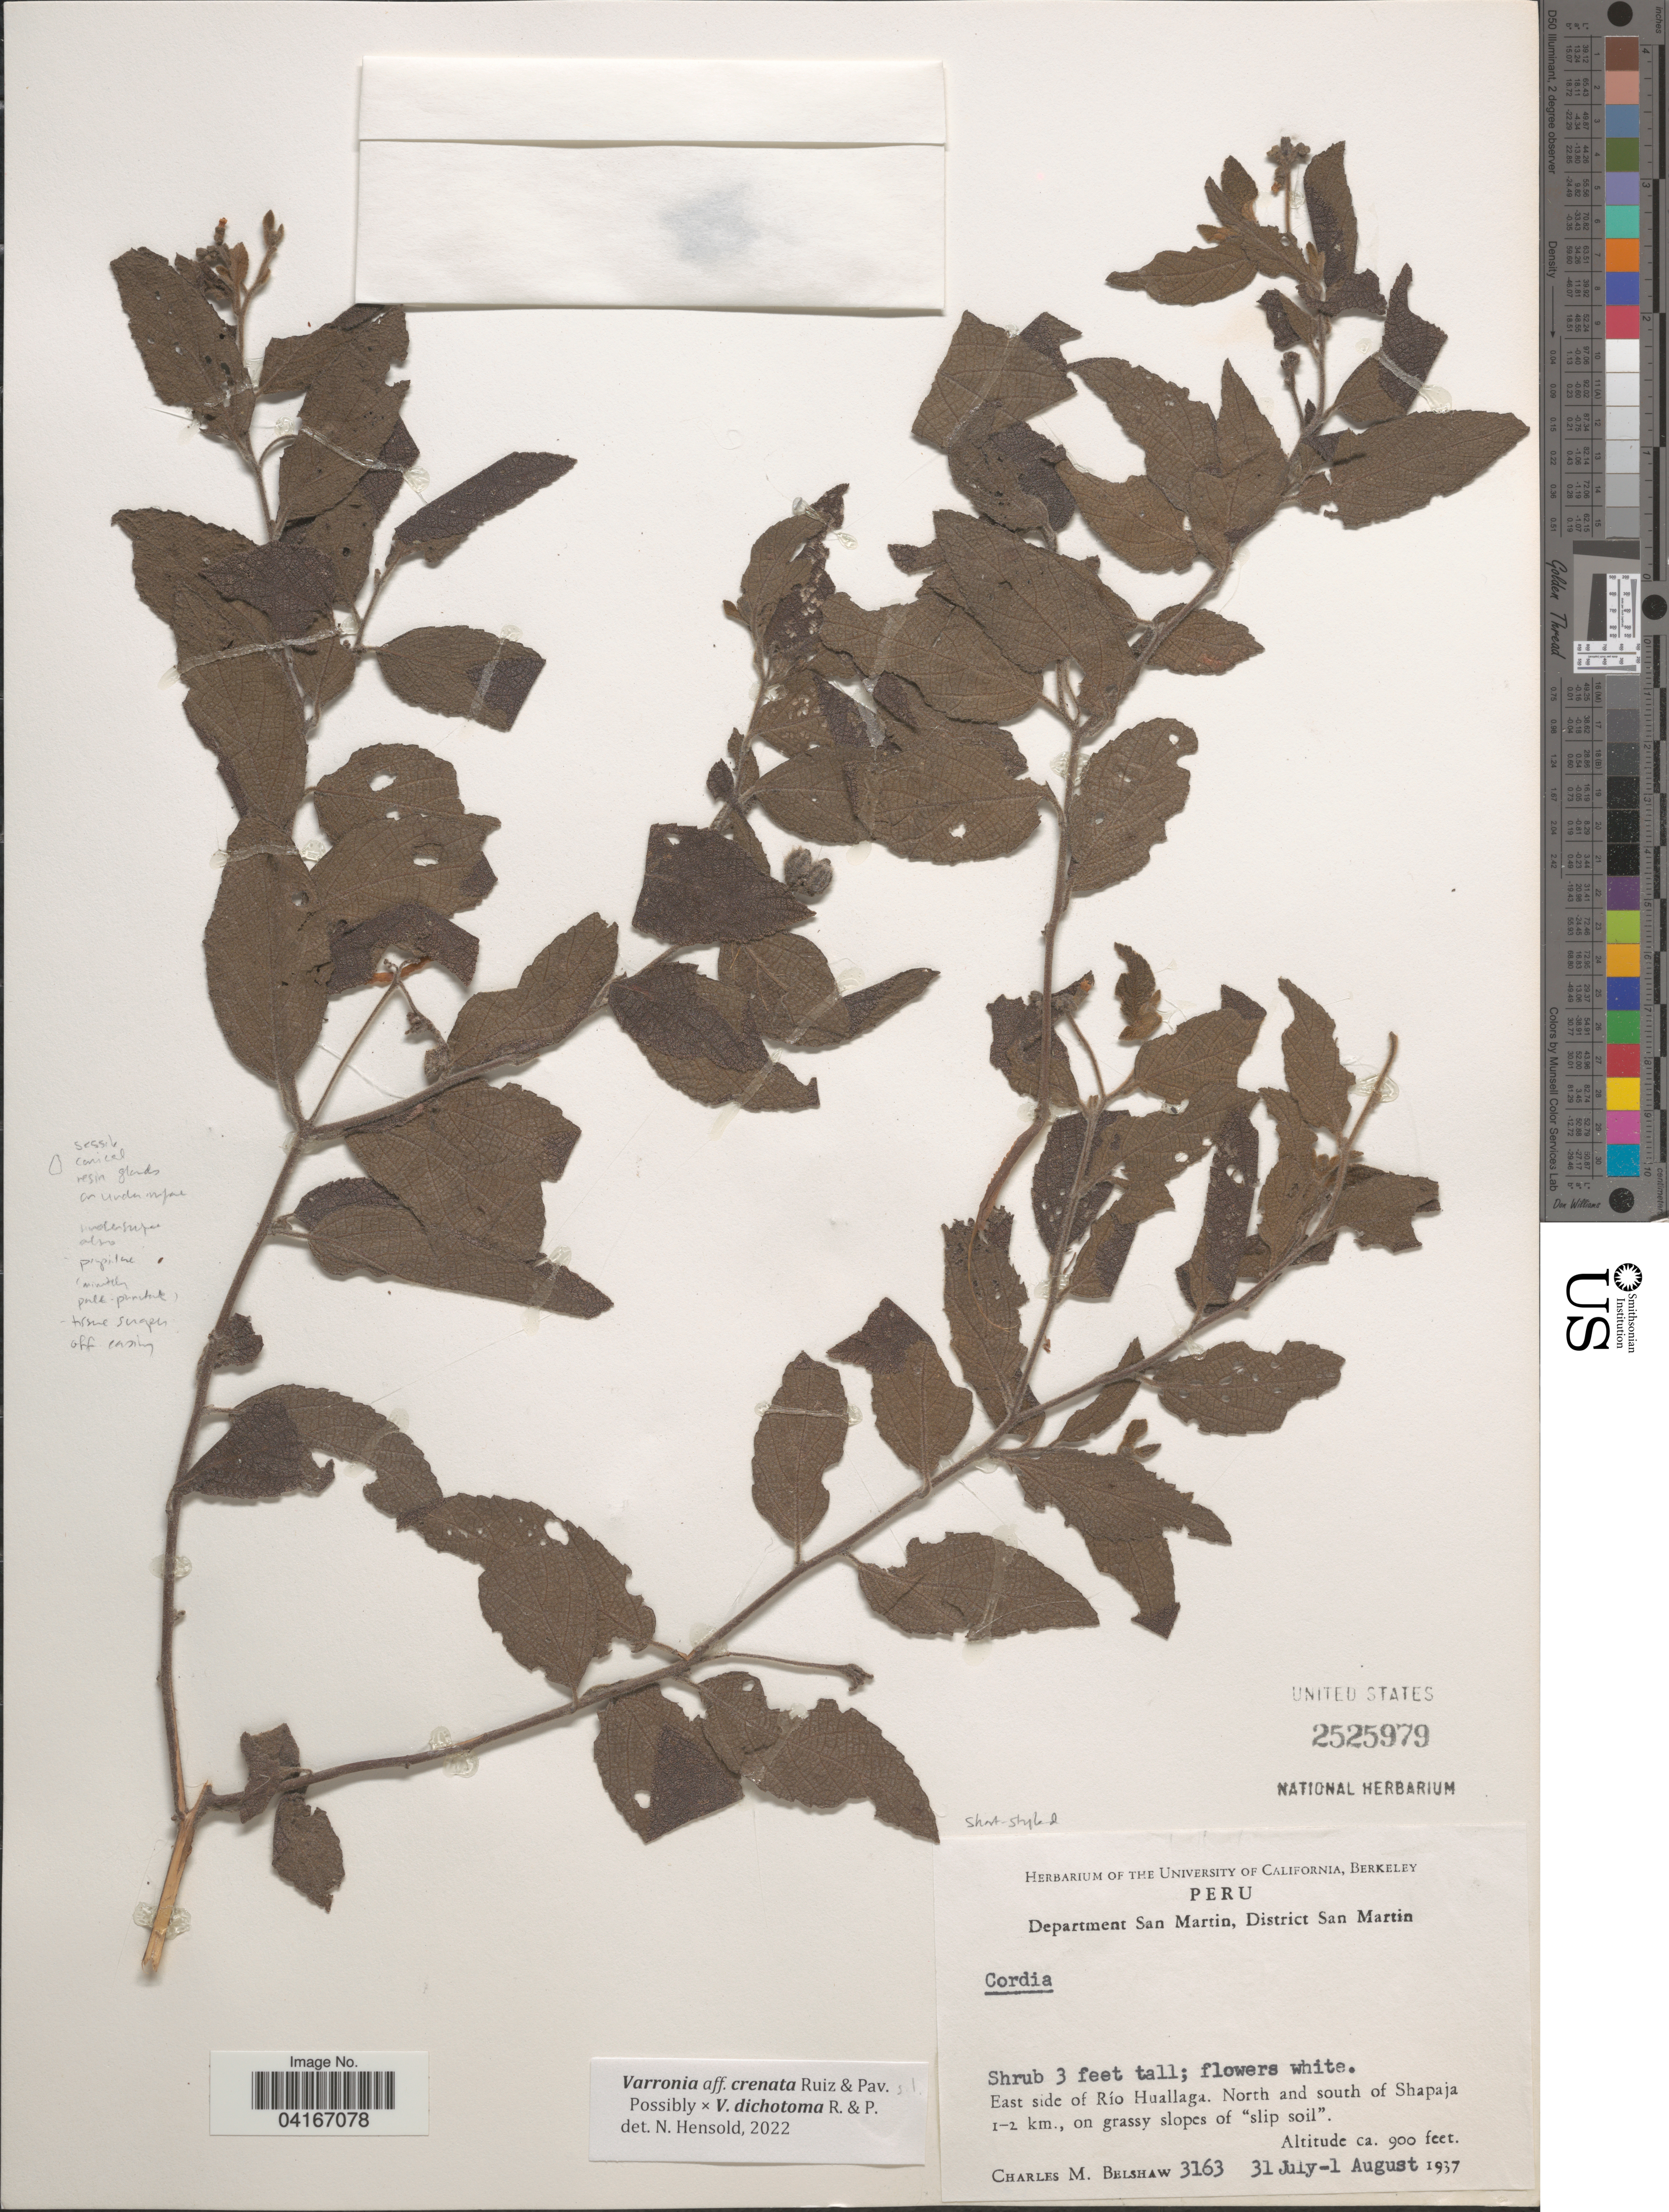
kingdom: Plantae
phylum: Tracheophyta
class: Magnoliopsida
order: Boraginales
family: Cordiaceae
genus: Varronia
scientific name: Varronia crenata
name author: Ruiz & Pav.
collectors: C. Shaw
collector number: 3163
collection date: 1937-07-31/1937-08-01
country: Peru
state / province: San Martin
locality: Department San Martin, District San Martin. East side of Río Huallaga. North and south of Shapaja 1-2 km.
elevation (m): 274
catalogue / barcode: US 2525979